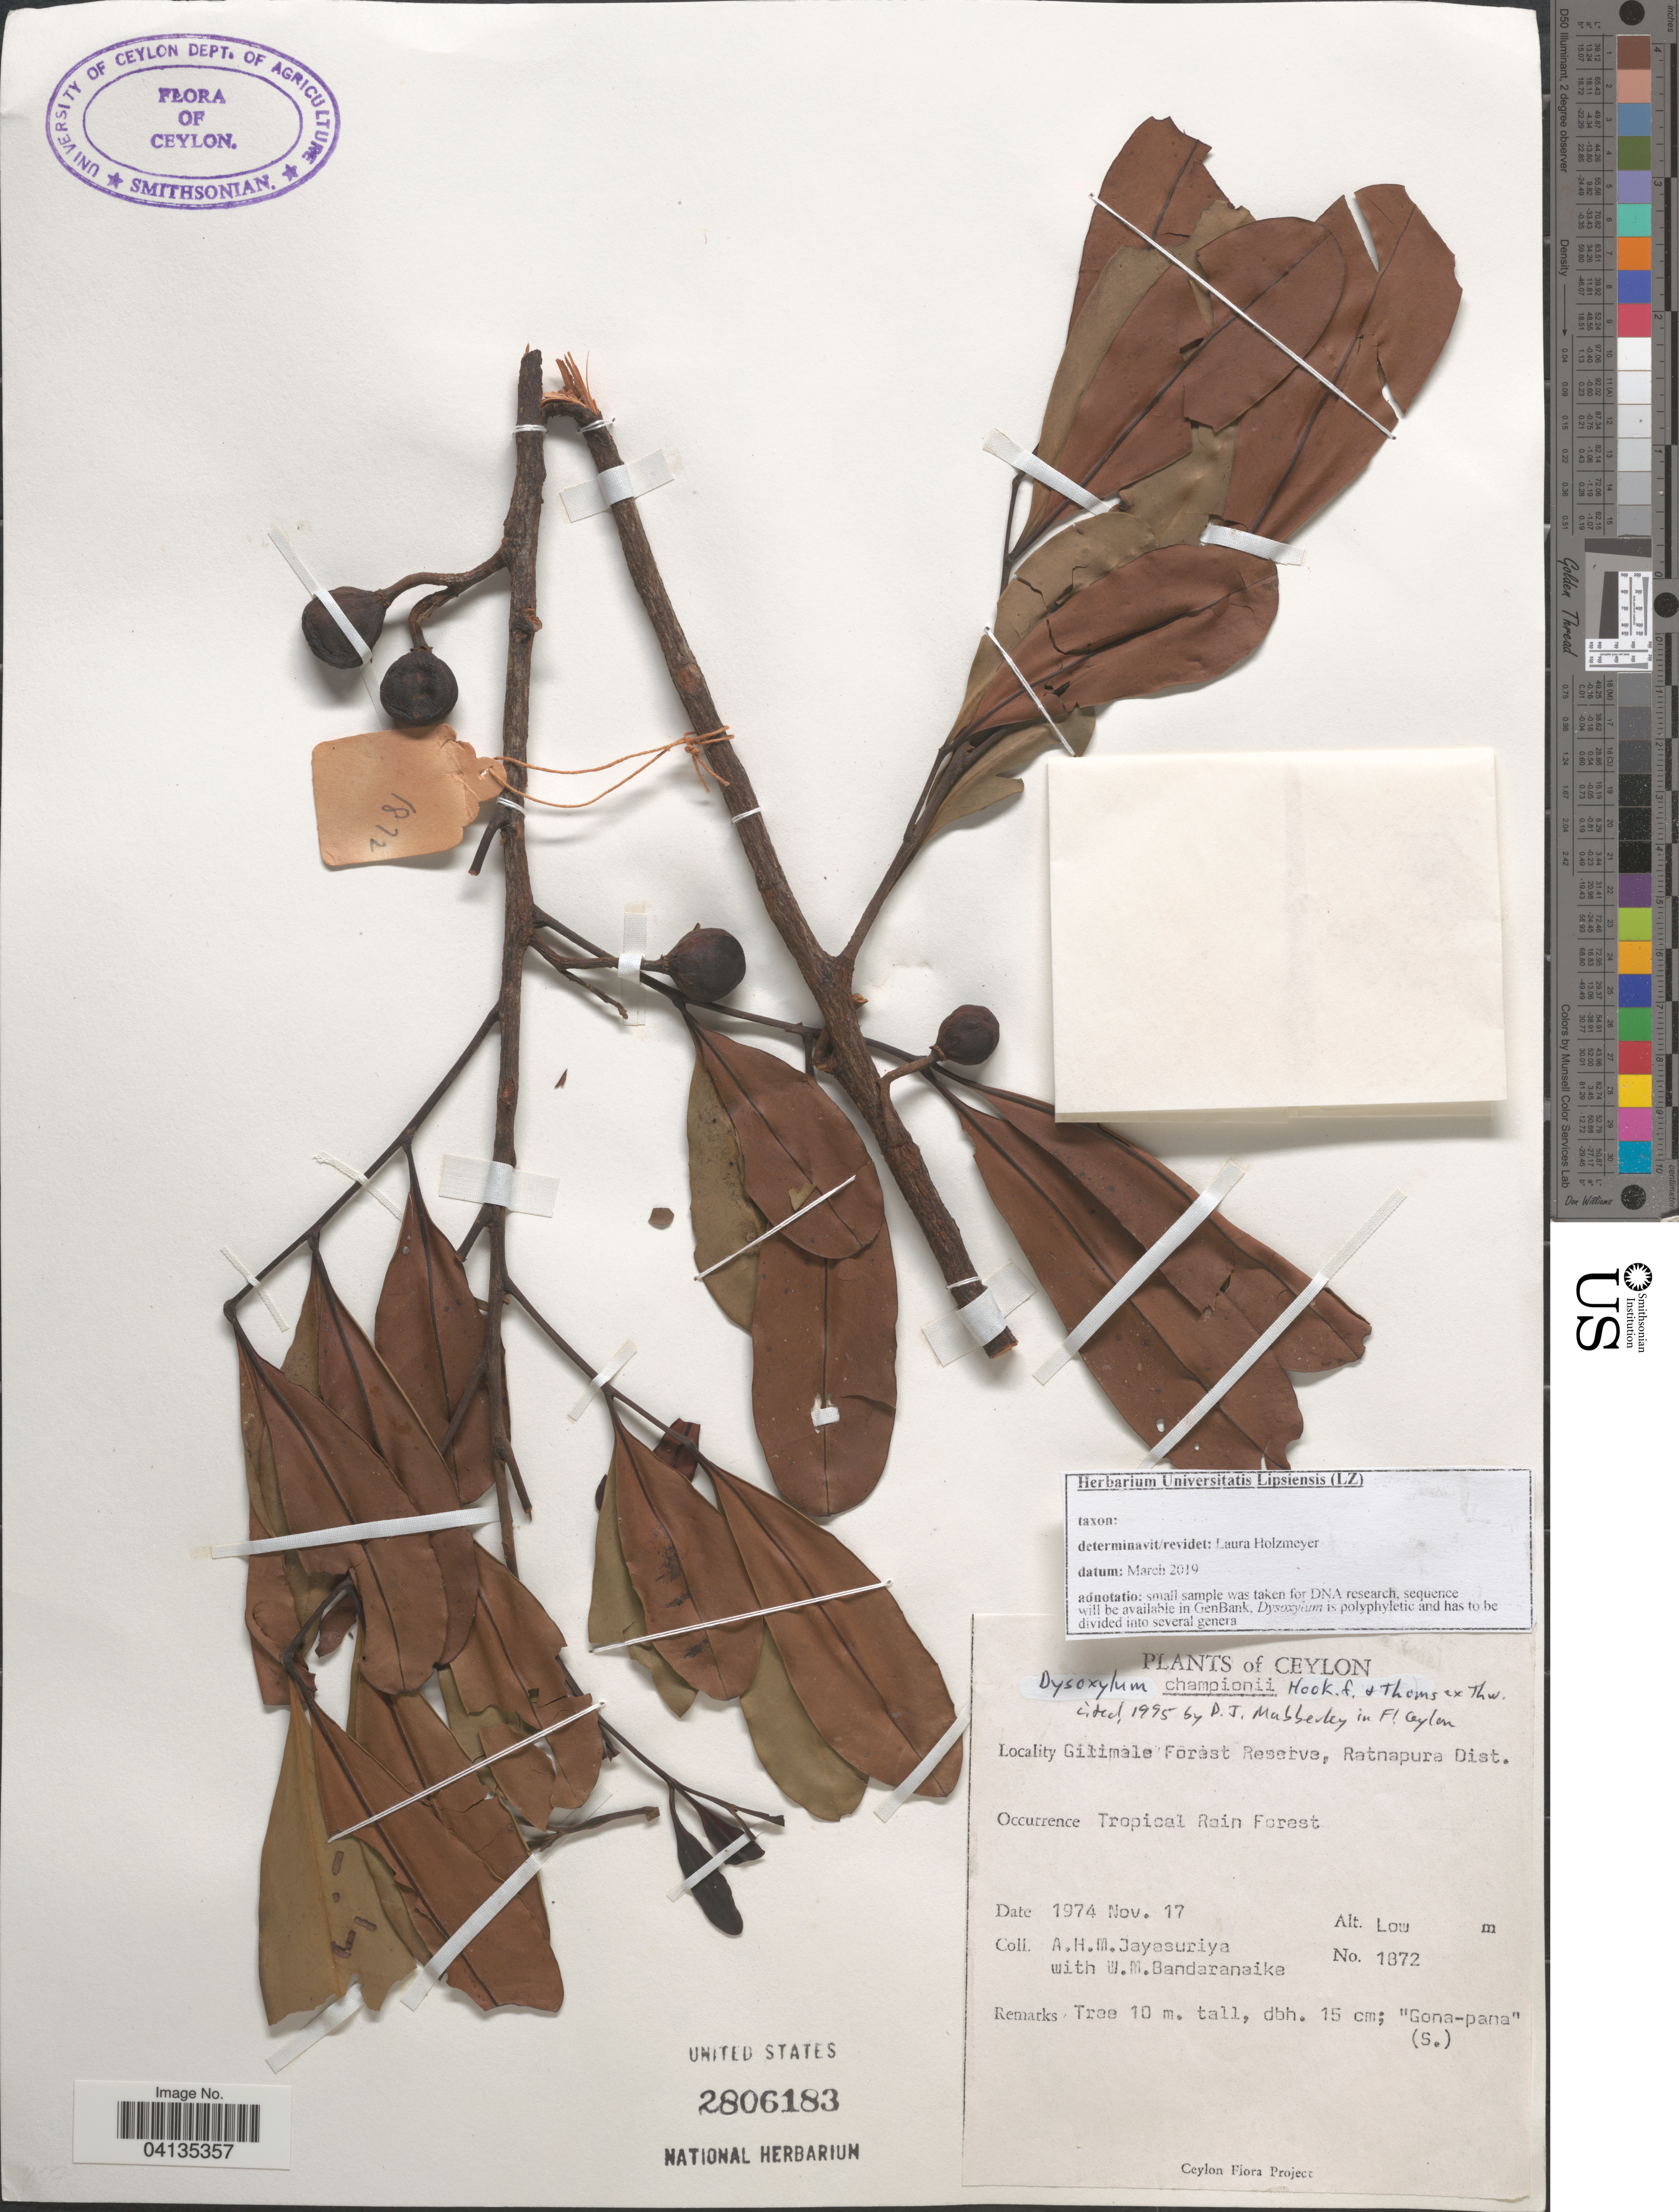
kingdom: Plantae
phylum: Tracheophyta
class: Magnoliopsida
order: Sapindales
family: Meliaceae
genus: Pseudocarapa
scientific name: Pseudocarapa championii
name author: (Hook. f. & Thomson ex Thwaites) Hemsl.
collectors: A. Jayasuriya & W. Bandaranaike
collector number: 1872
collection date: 1974-11-17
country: Sri Lanka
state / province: Sabaragamuwa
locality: Ceylon. Gilimale Forest Reserve, Ratnapura Dist.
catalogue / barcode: US 2806183